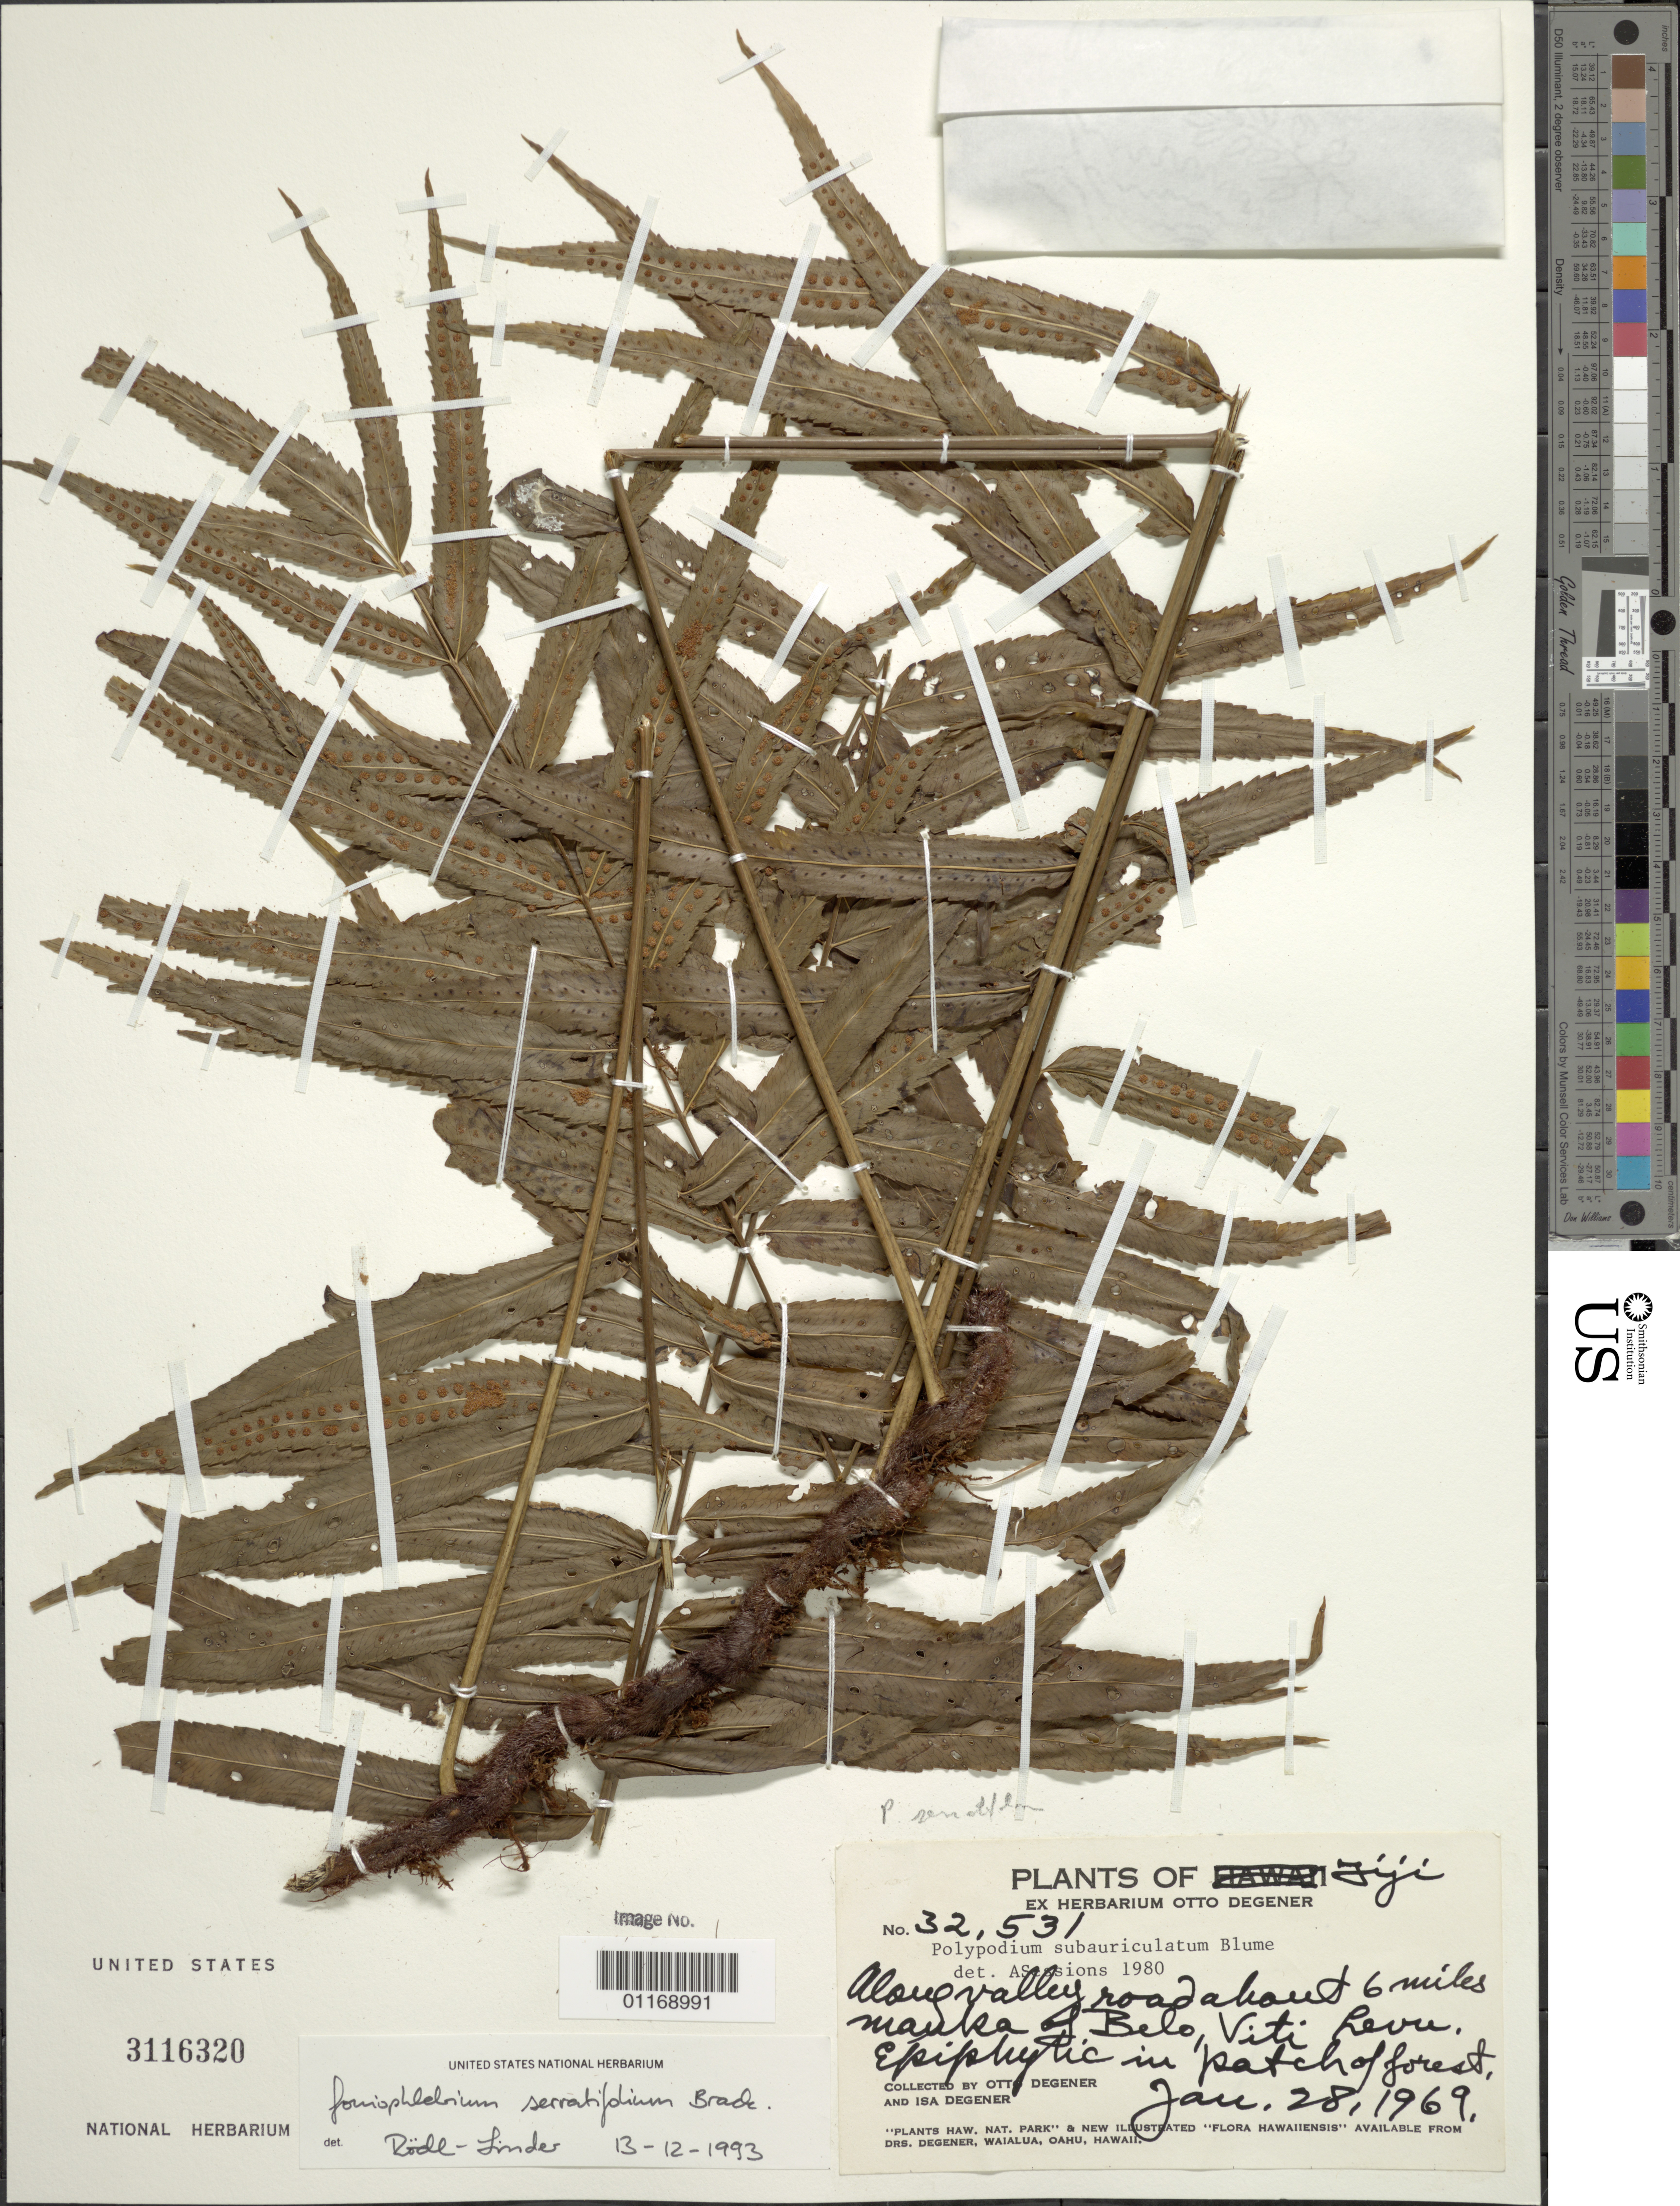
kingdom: Plantae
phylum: Tracheophyta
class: Polypodiopsida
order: Polypodiales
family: Polypodiaceae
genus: Goniophlebium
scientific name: Goniophlebium serratifolium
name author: Brack. in Wilkes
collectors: O. Degener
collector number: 32531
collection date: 1969-01-28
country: Fiji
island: Viti Levu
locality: Along valley road about 6 miles maulsa of Belo.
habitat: Patch of forest.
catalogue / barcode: US 3116320